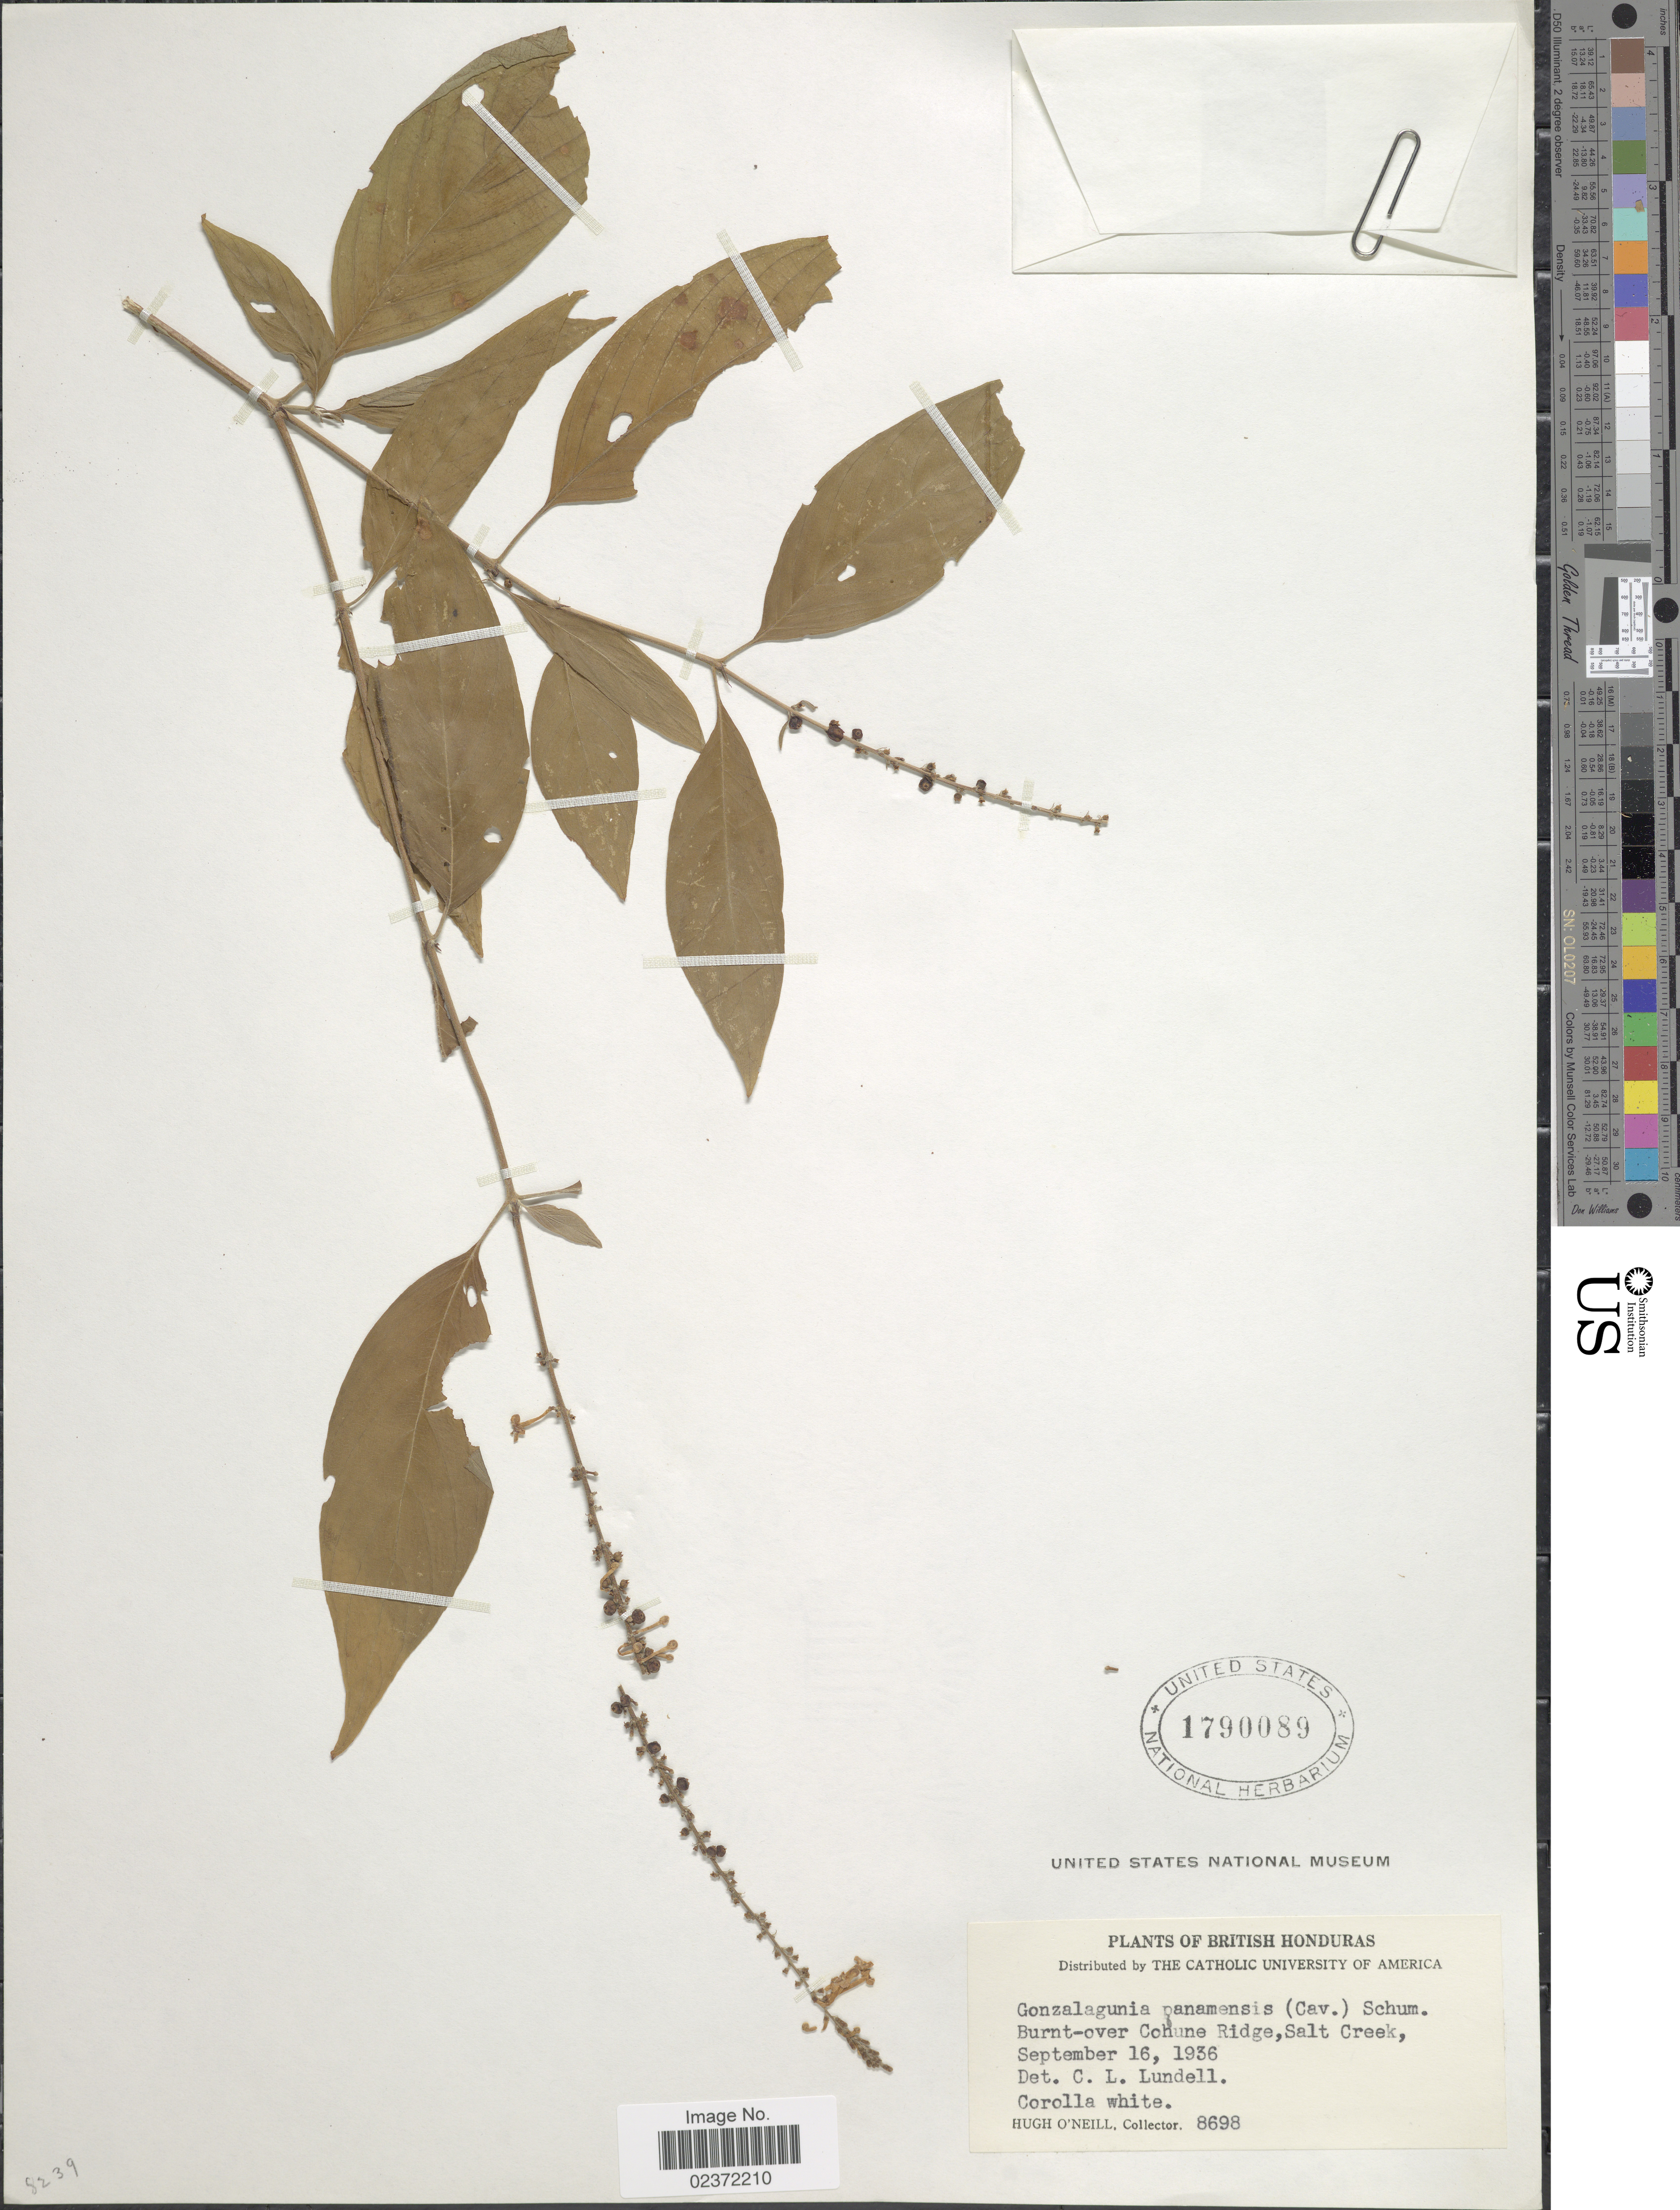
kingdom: Plantae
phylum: Tracheophyta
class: Magnoliopsida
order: Gentianales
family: Rubiaceae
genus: Gonzalagunia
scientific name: Gonzalagunia panamensis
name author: (Cav.) K. Schum.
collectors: H. O'Neill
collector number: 8698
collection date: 1936-09-16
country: Belize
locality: British Honduras, Burnt-voer Cohune Ridge, Salt Creek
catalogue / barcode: US 1790089